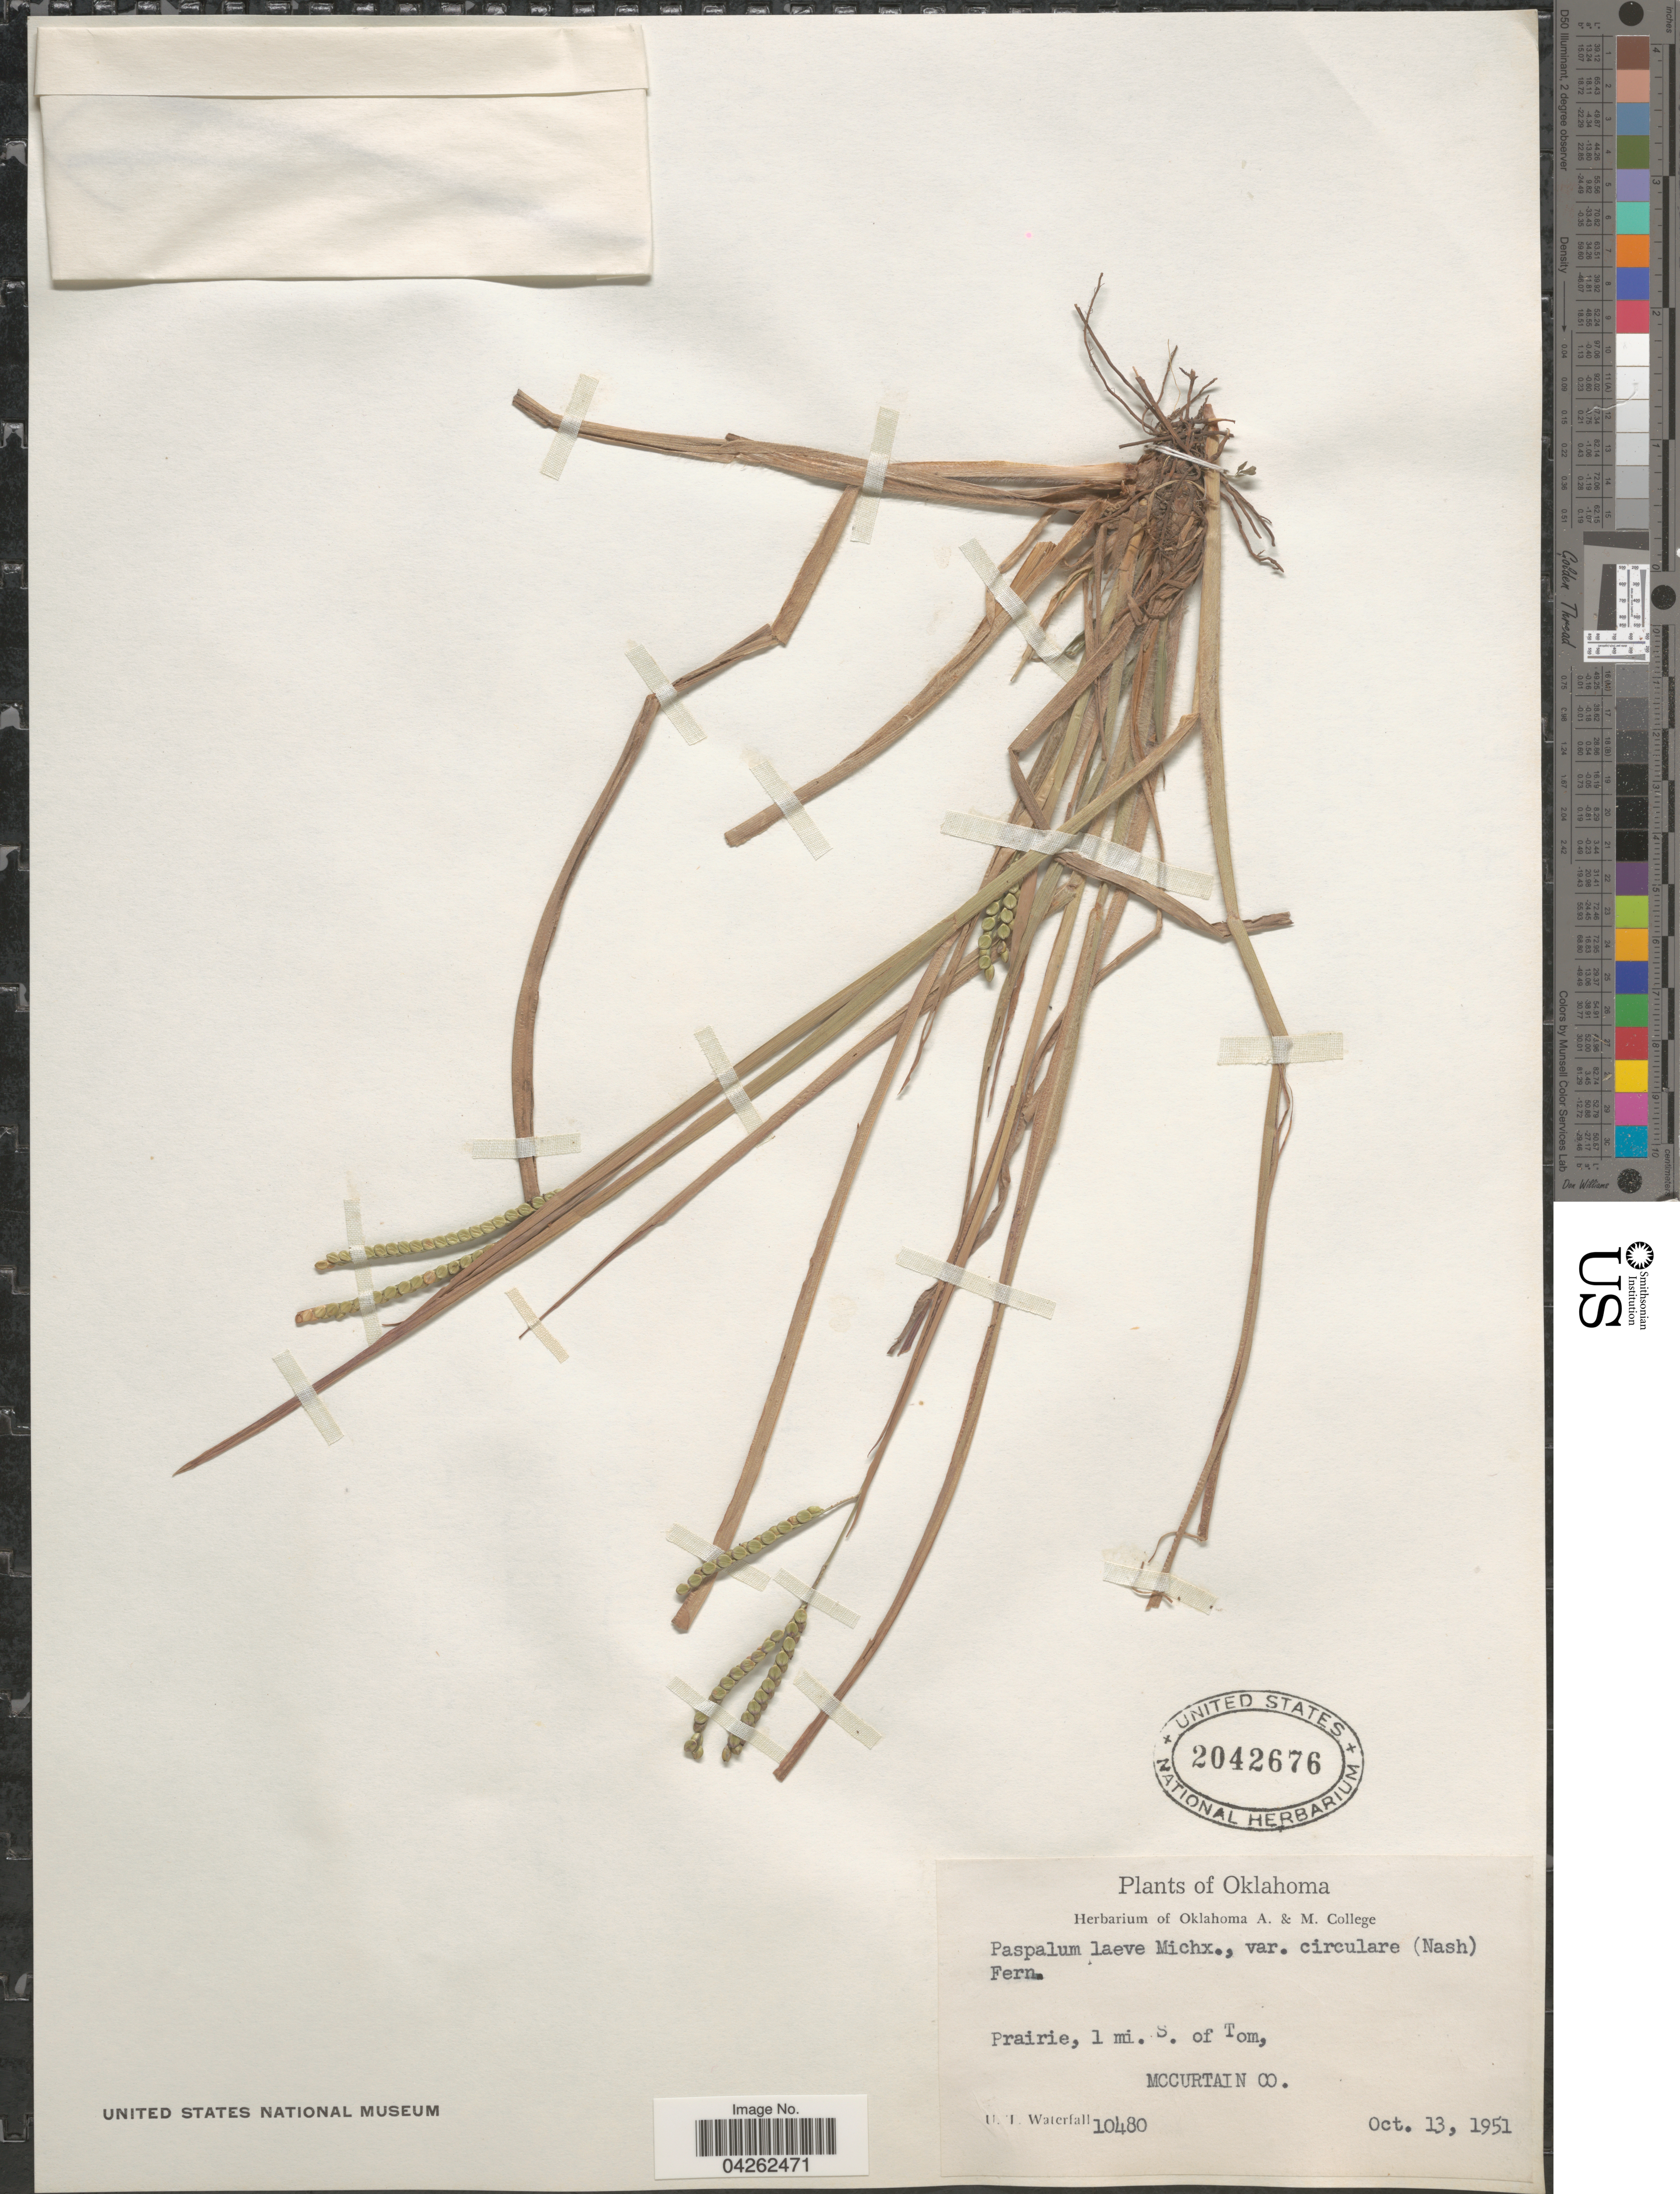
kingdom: Plantae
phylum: Tracheophyta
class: Liliopsida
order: Poales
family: Poaceae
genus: Paspalum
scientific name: Paspalum laeve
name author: Michx.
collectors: U. T. Waterfall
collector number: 10480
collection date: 1951-10-13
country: United States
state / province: Oklahoma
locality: Prairie, 1 mi. S. of Tom, McCurtain Co.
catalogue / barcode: US 2042676